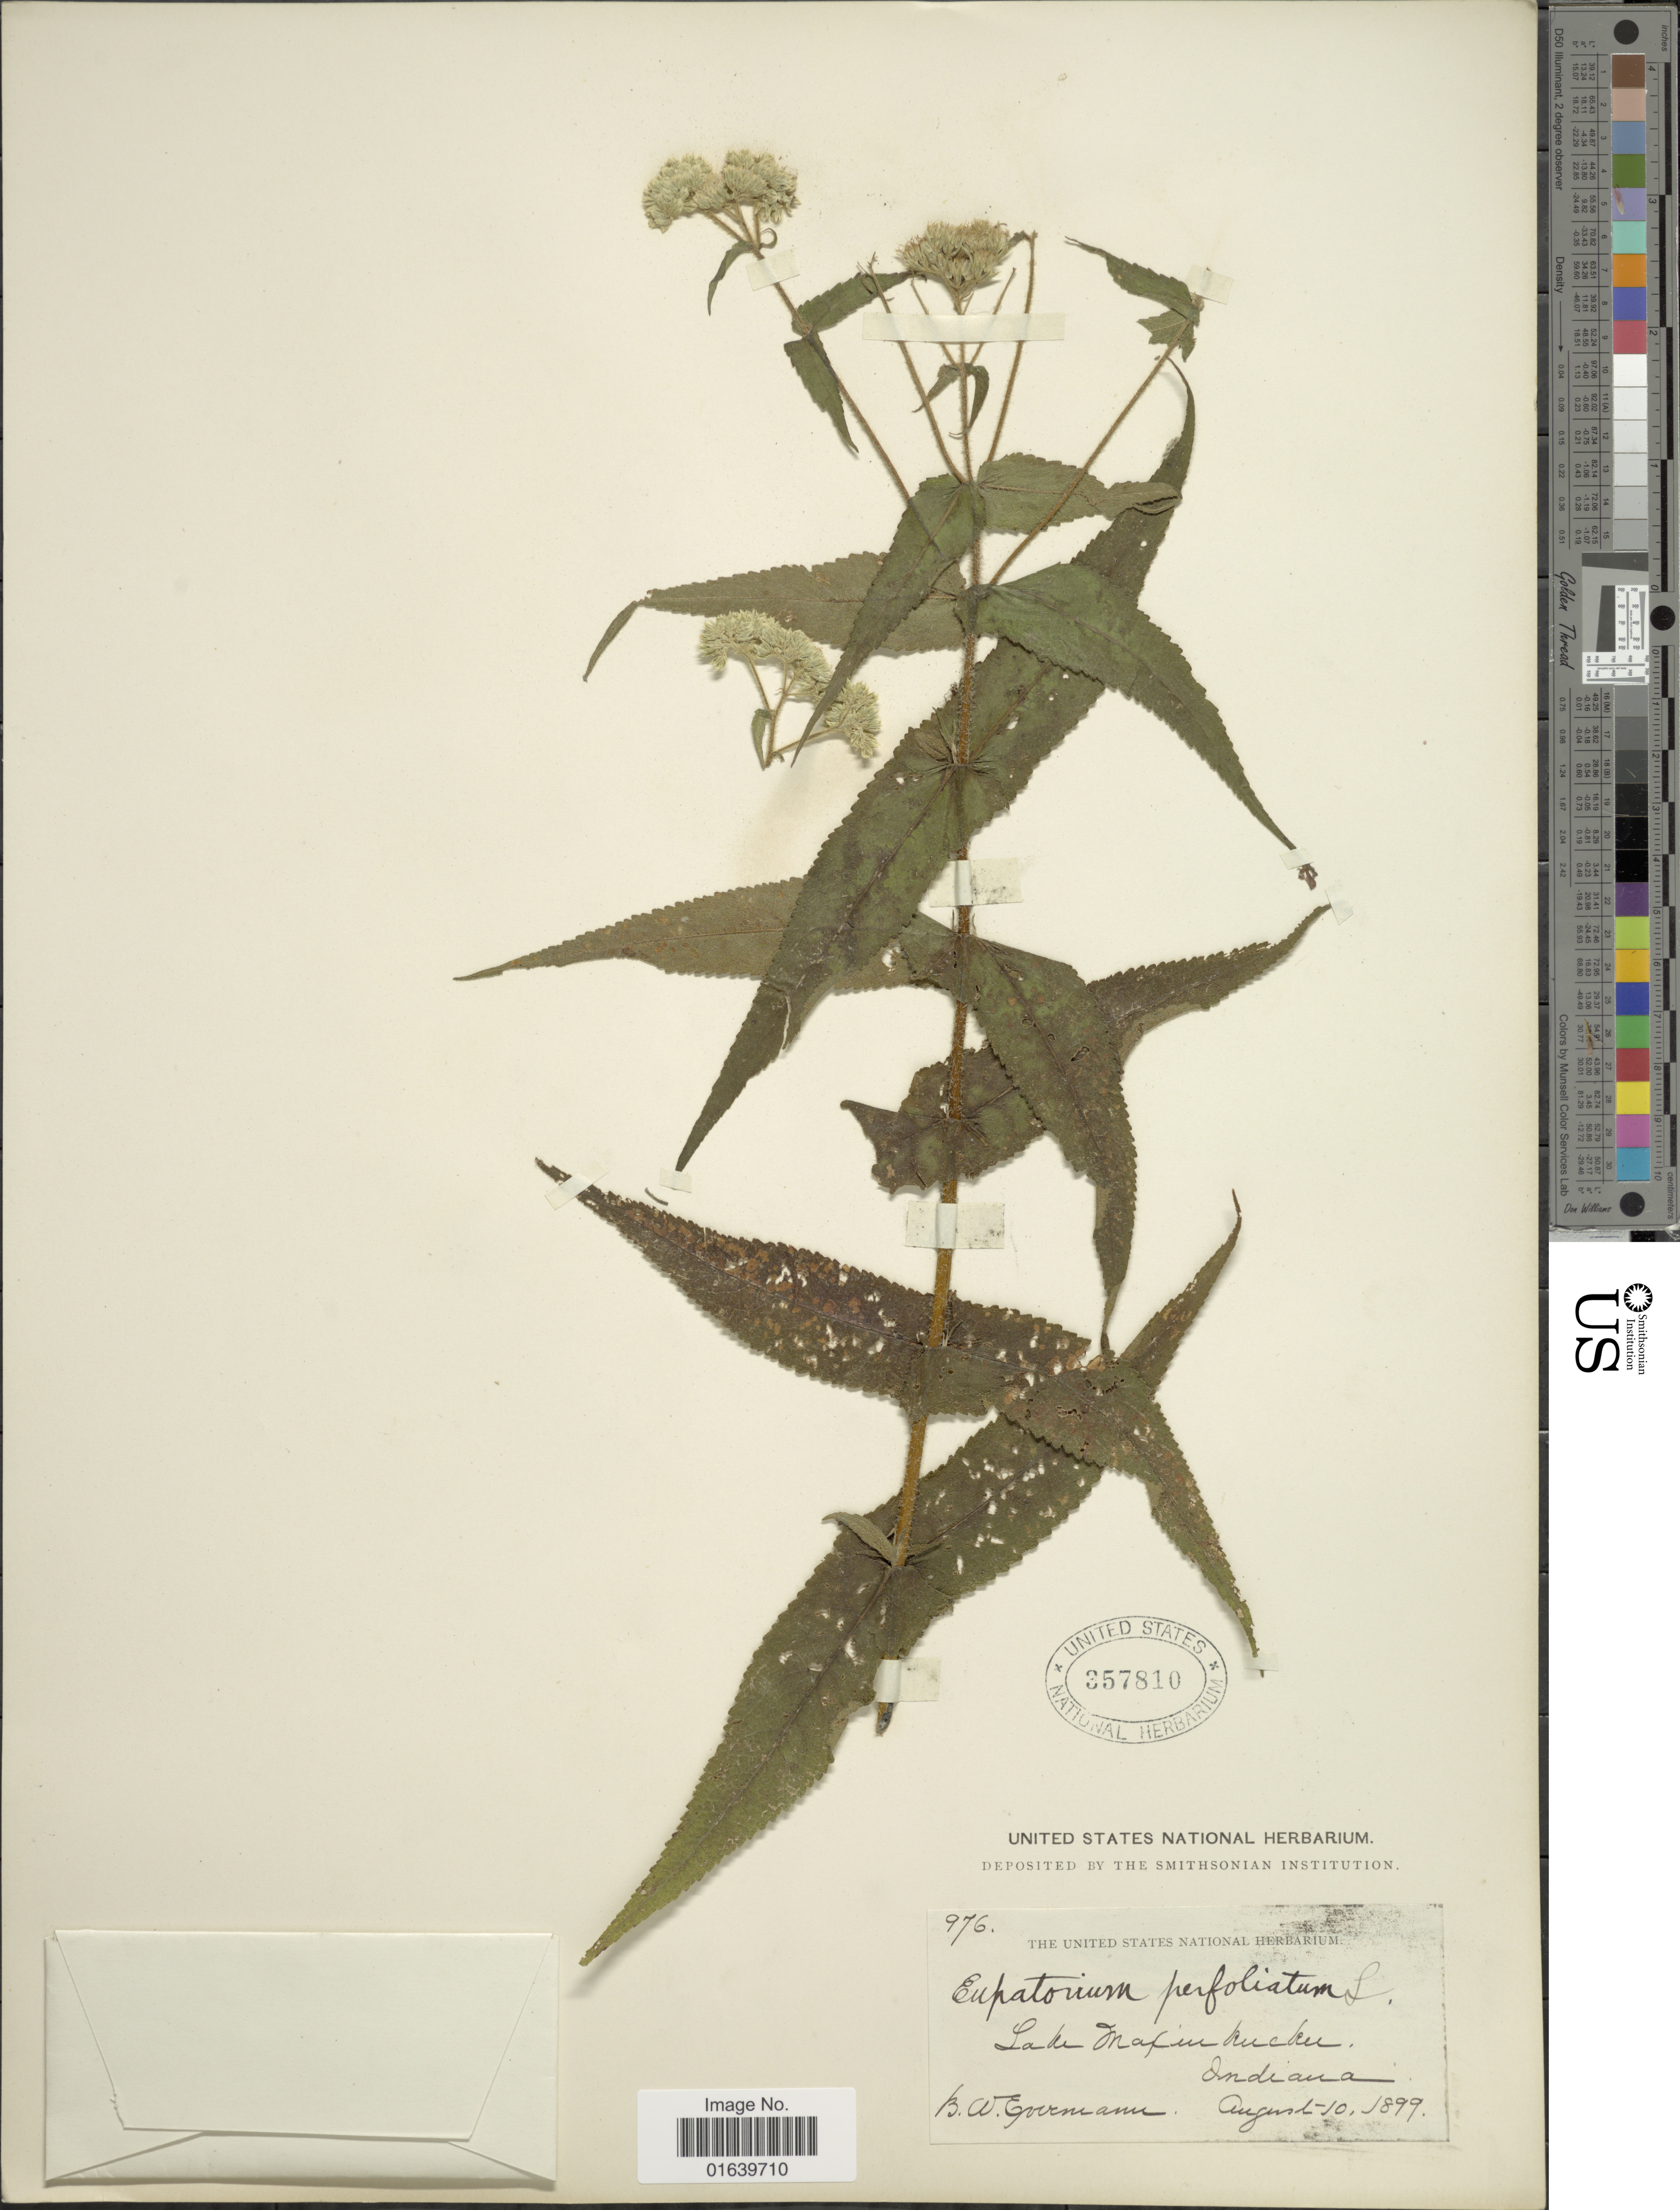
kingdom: Plantae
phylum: Tracheophyta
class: Magnoliopsida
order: Asterales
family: Asteraceae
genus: Eupatorium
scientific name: Eupatorium perfoliatum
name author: L.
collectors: B. W. Evermann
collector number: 976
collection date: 1899-08-10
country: United States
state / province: Indiana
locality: Lake Maxinkuckee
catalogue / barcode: US 357810